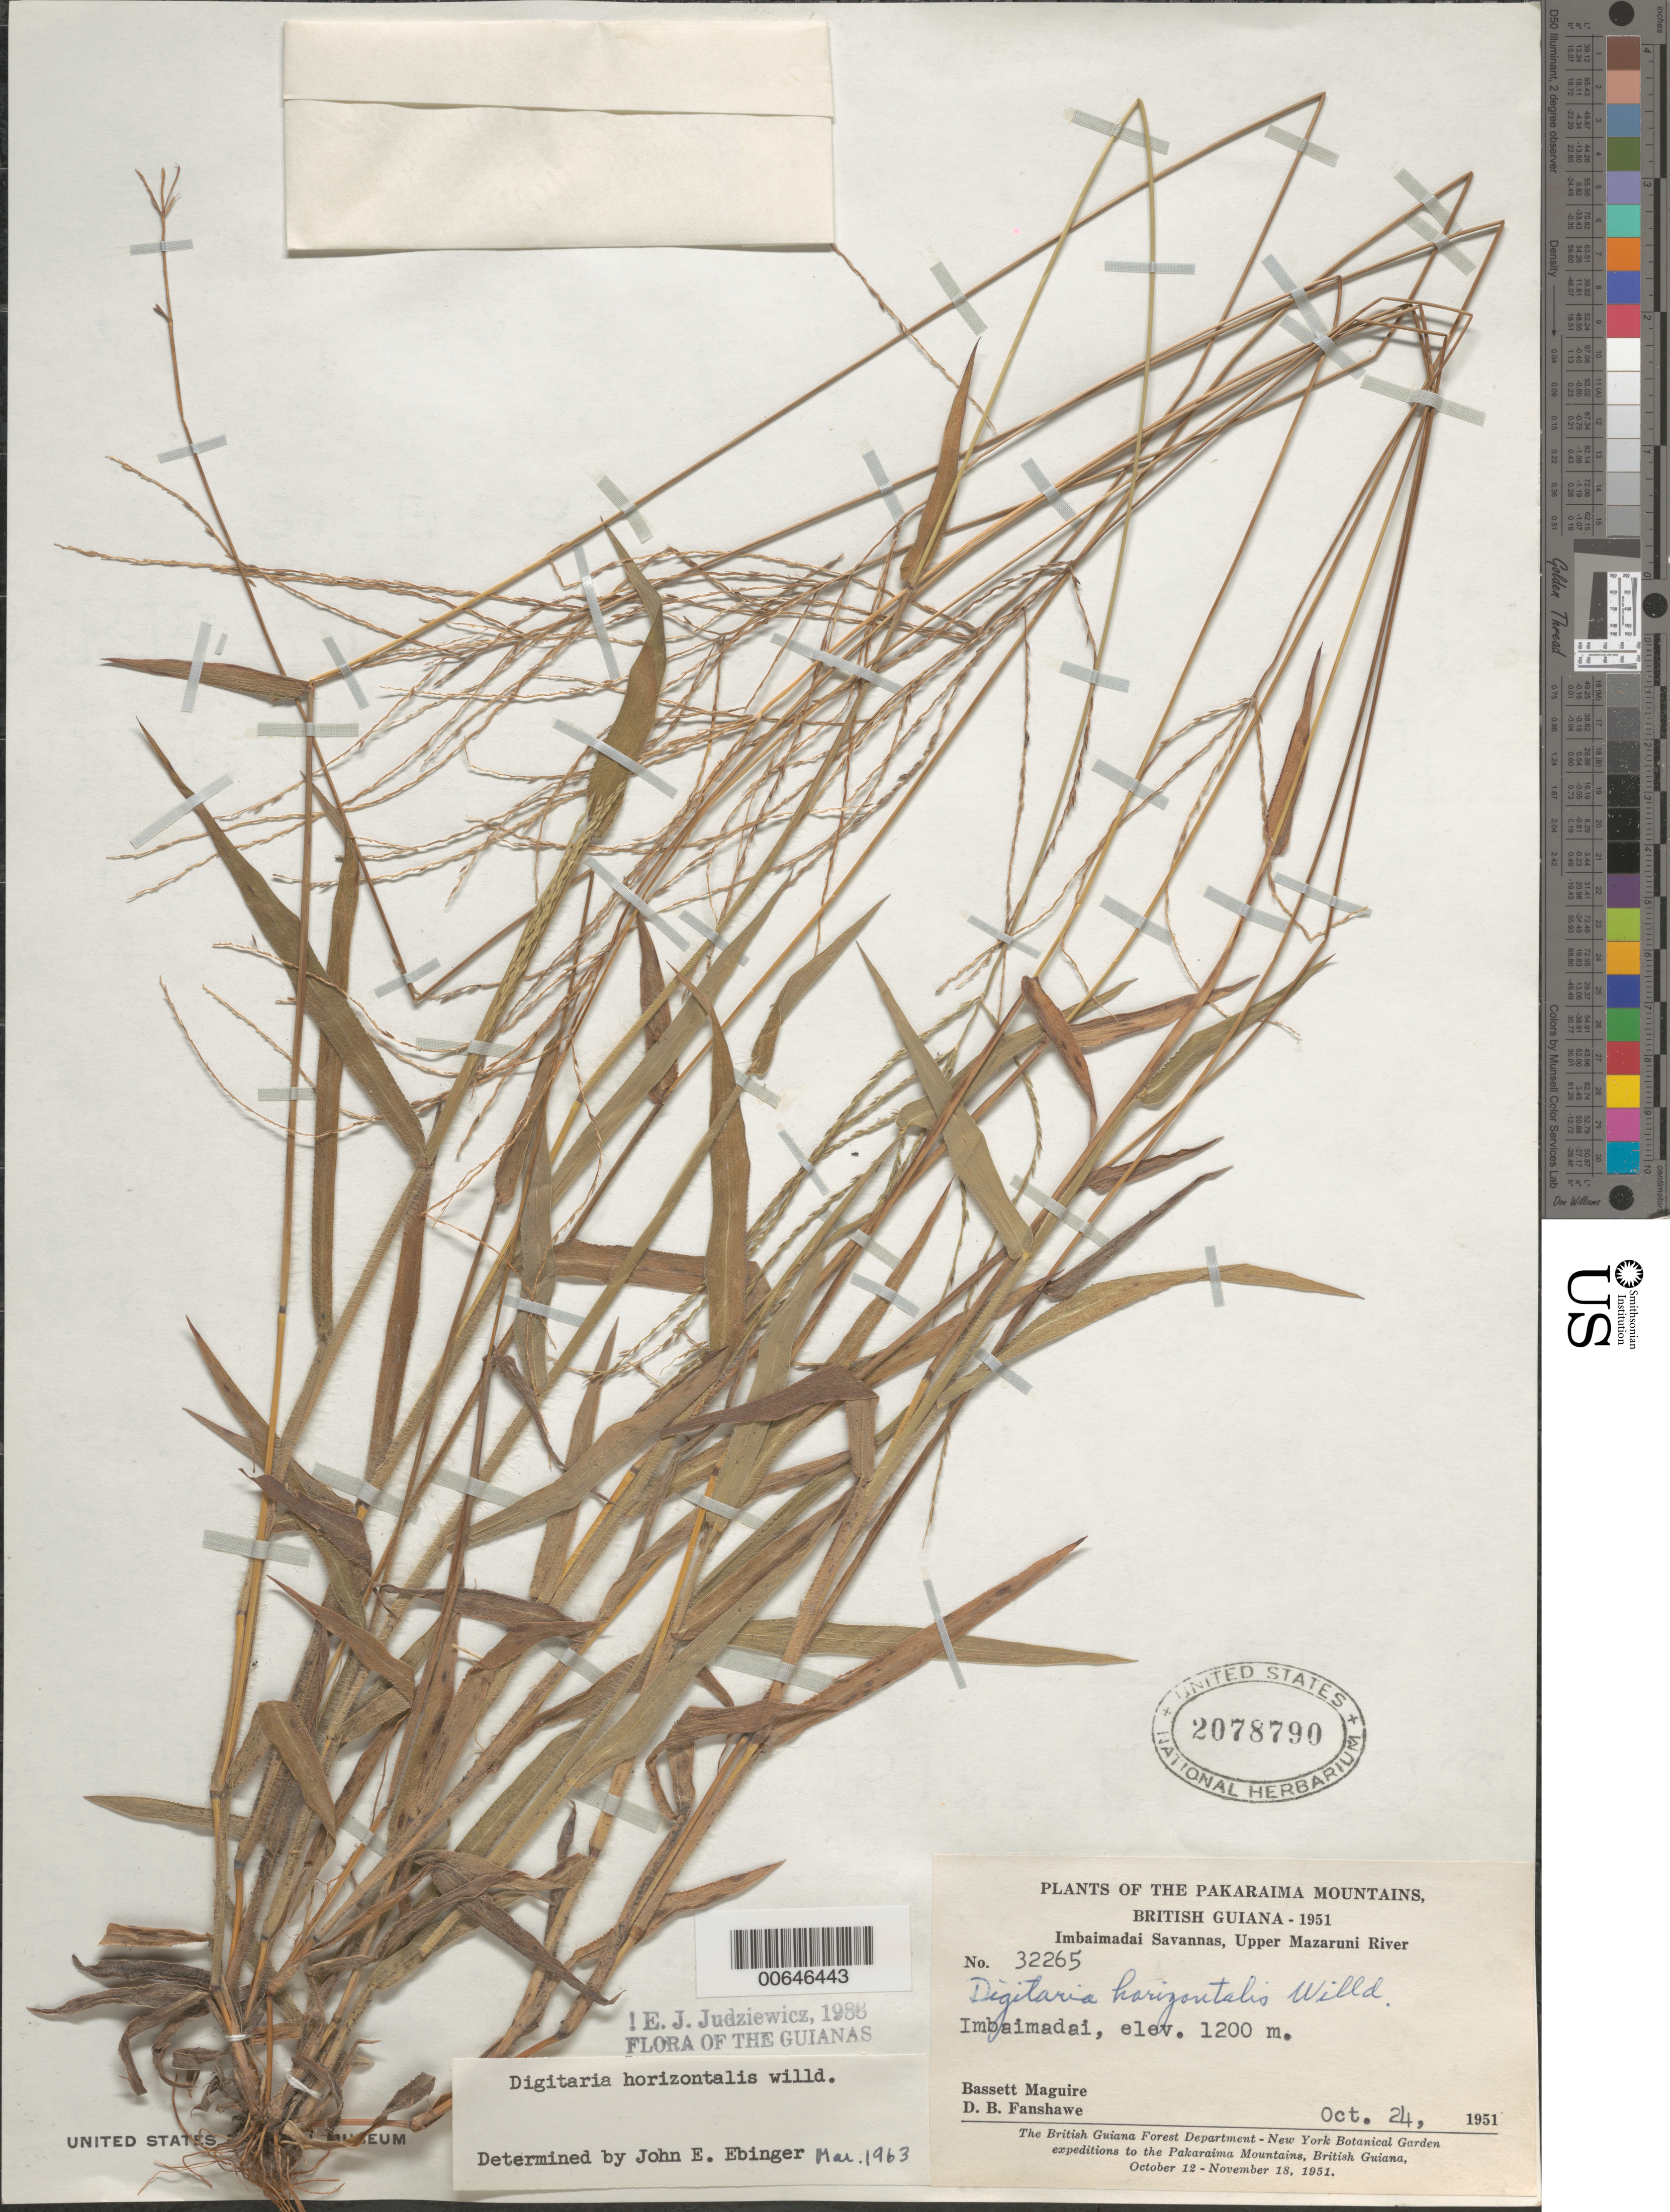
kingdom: Plantae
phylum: Tracheophyta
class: Liliopsida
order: Poales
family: Poaceae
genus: Digitaria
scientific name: Digitaria horizontalis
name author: Willd.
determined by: Judziewicz, E. J.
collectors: B. Maguire & D. B. Fanshawe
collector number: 32265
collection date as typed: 24-Oct-51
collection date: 1951-10-24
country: Guyana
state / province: Cuyuni-Mazaruni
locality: Imbaimadai Savannas, Pakaraima Mts., Upper Mazaruni River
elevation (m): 1200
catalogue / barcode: US 2078790